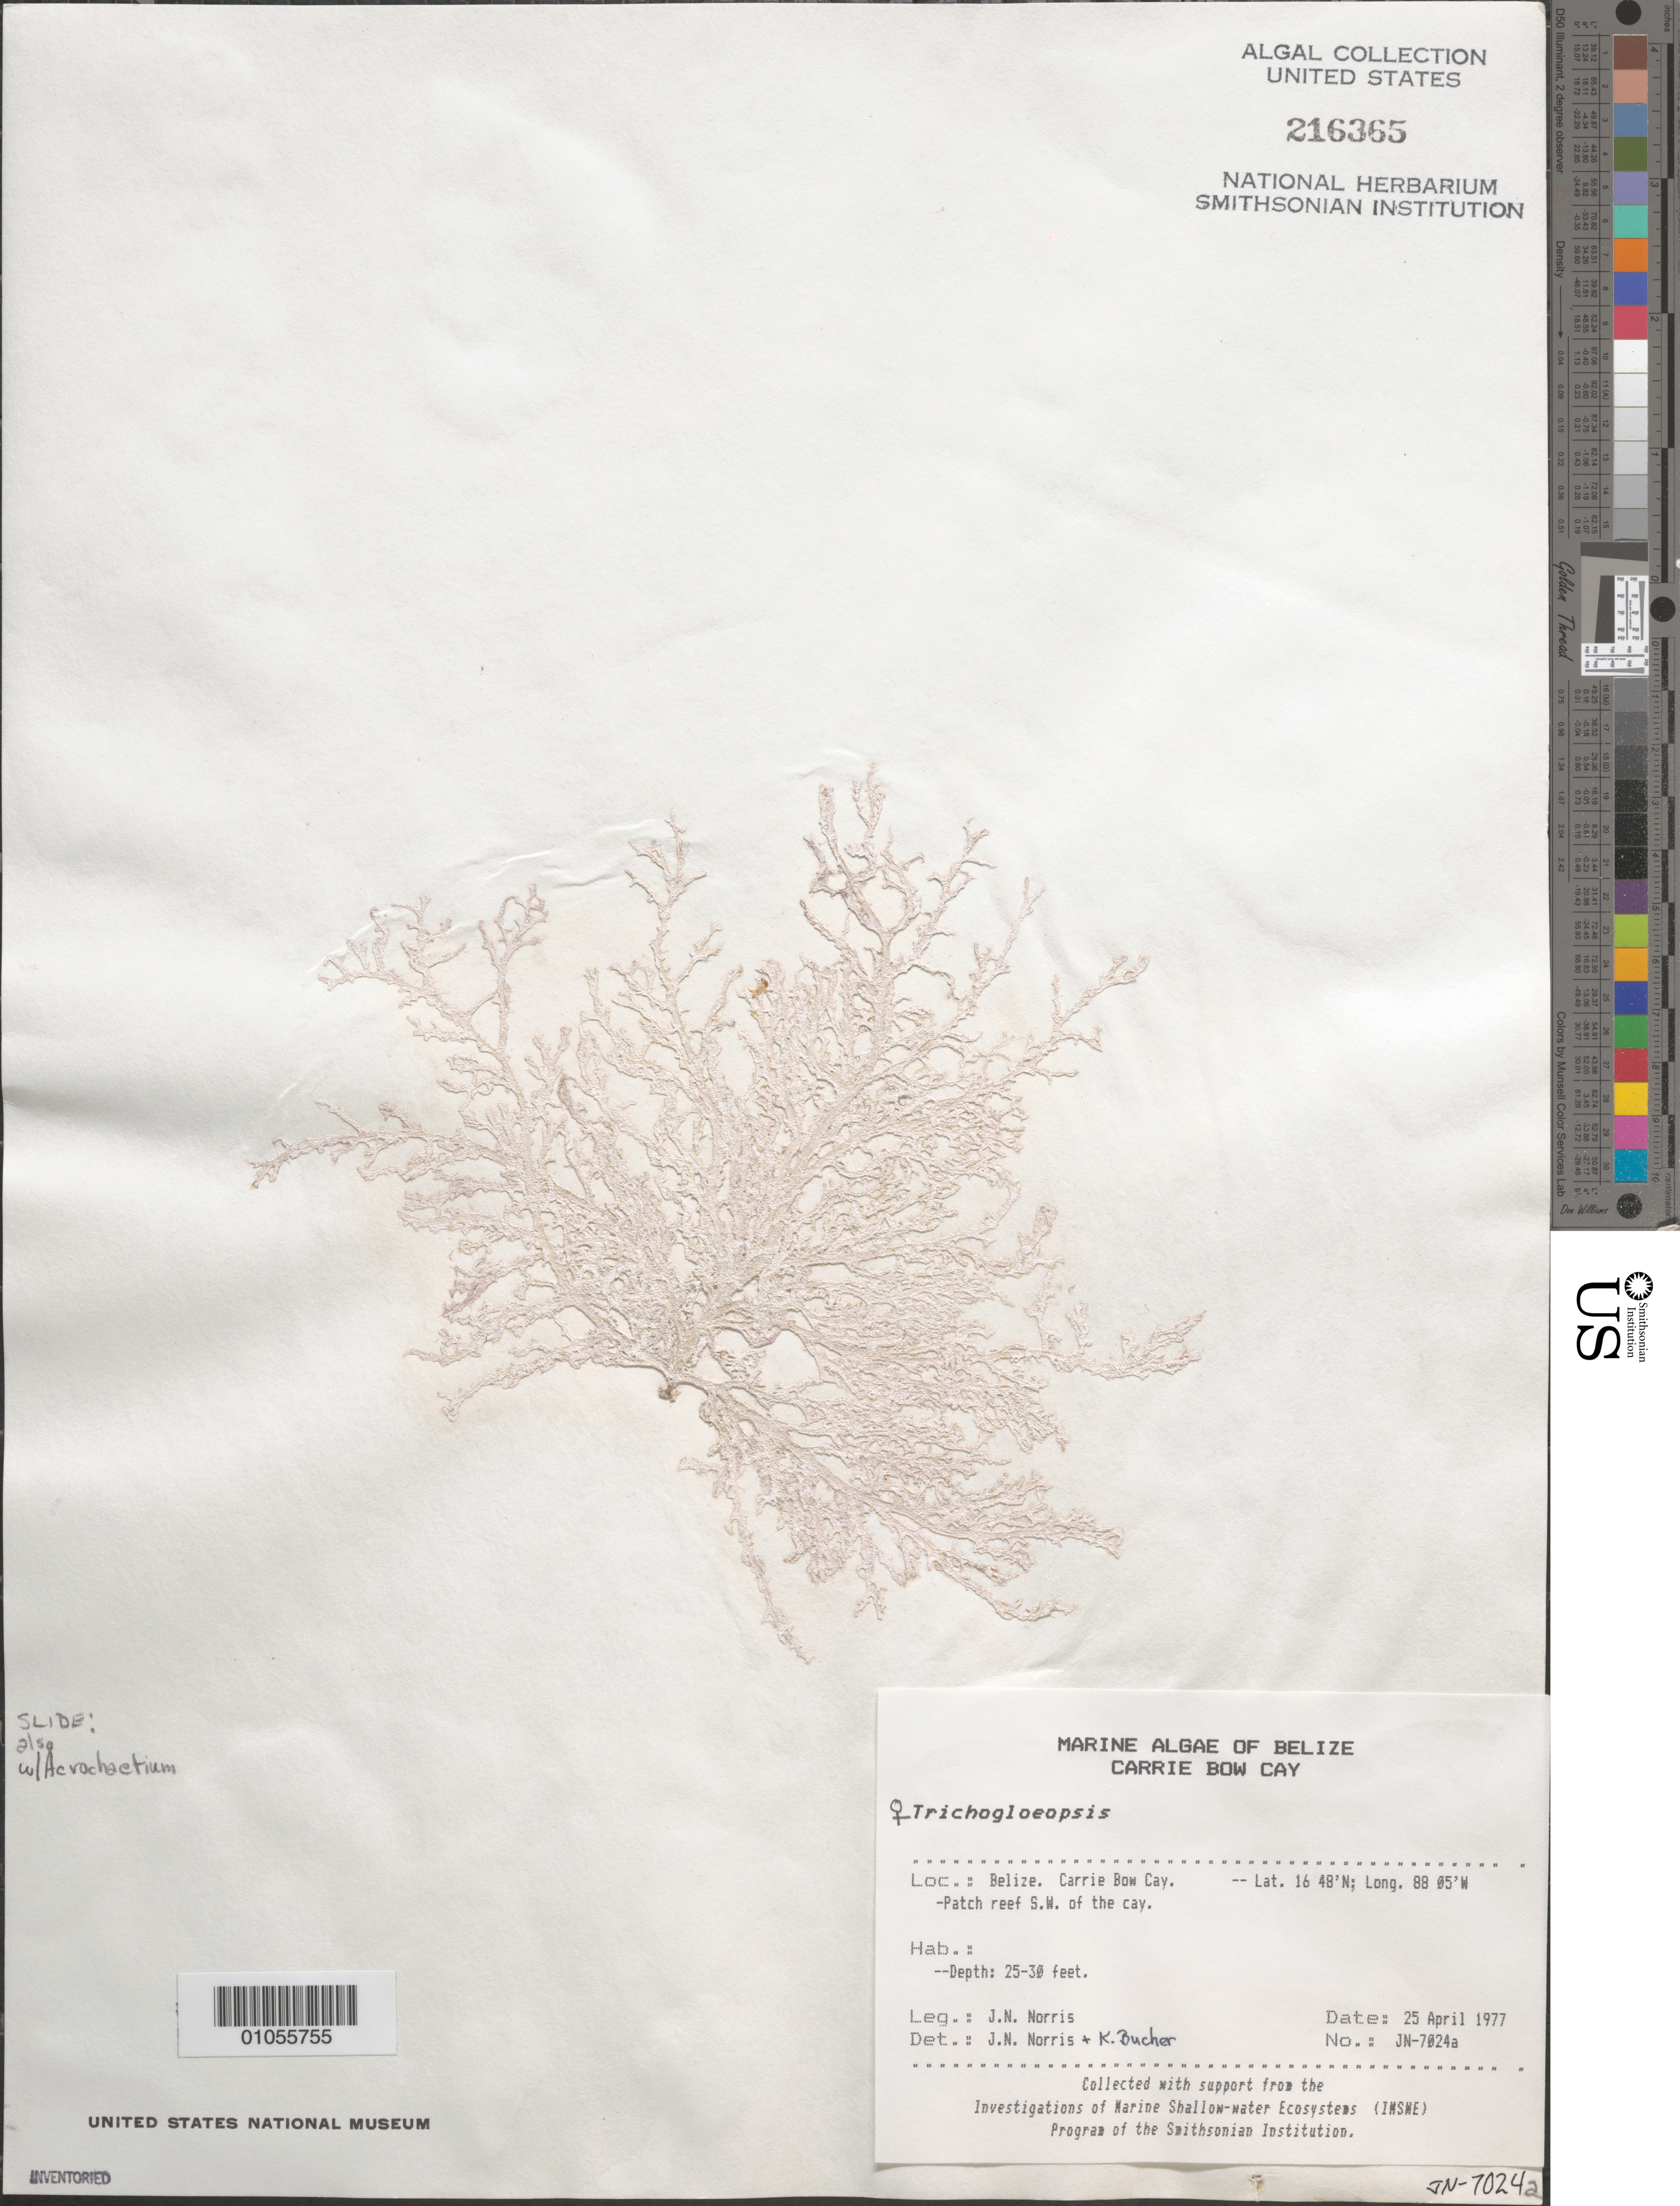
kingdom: Plantae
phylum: Rhodophyta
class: Florideophyceae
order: Nemaliales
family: Liagoraceae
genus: Trichogloeopsis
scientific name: Trichogloeopsis sp.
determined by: Norris, J. N.; Bucher, K. E.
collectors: J. N. Norris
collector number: JN-7024A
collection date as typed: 25 Apr 1977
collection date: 1977-04-25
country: Belize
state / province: Stann Creek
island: Carrie Bow Cay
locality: Patch reef southwest of Carrie Bow Cay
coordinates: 16 48'N, 88 05'W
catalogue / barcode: US 216365